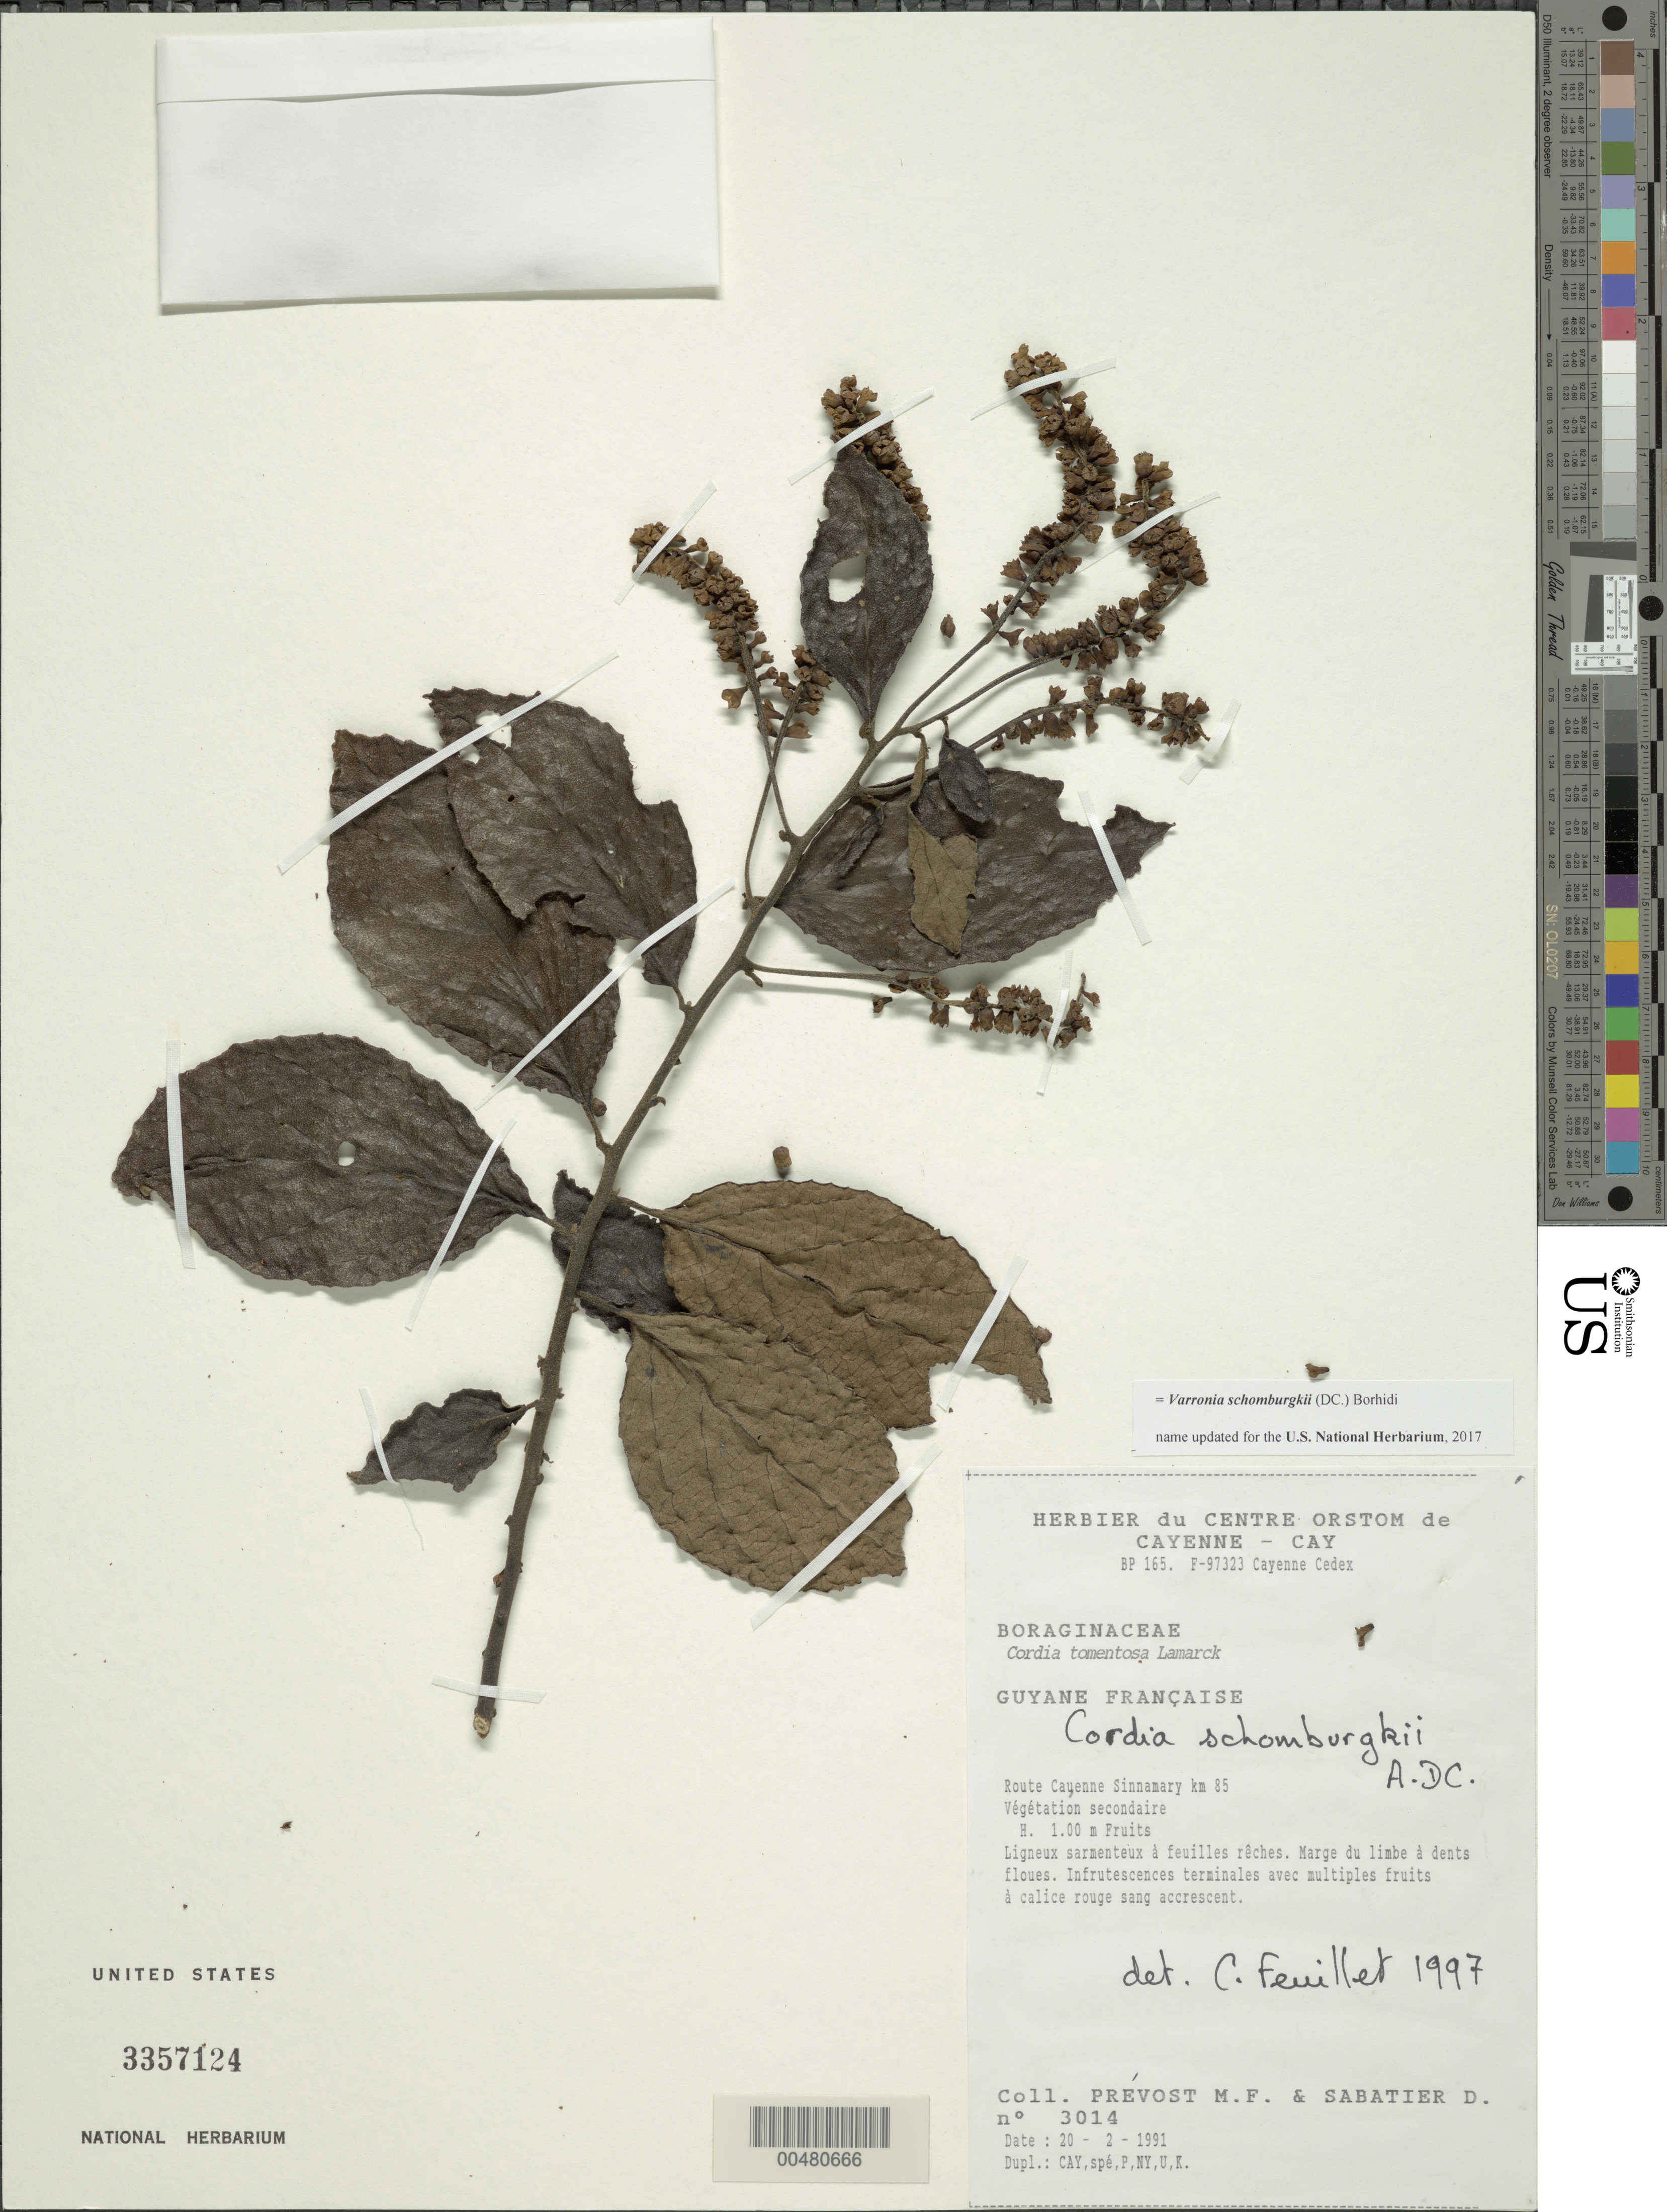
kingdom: Plantae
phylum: Tracheophyta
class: Magnoliopsida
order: Boraginales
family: Cordiaceae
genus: Varronia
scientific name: Varronia schomburgkii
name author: (DC.) Borhidi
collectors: M. Prévost & D. Sabatier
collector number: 3014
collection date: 1991-02-20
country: French Guiana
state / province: Cayenne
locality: Guyane Française, Route Cayenne Sinnamary km 85.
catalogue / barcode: US 3357124